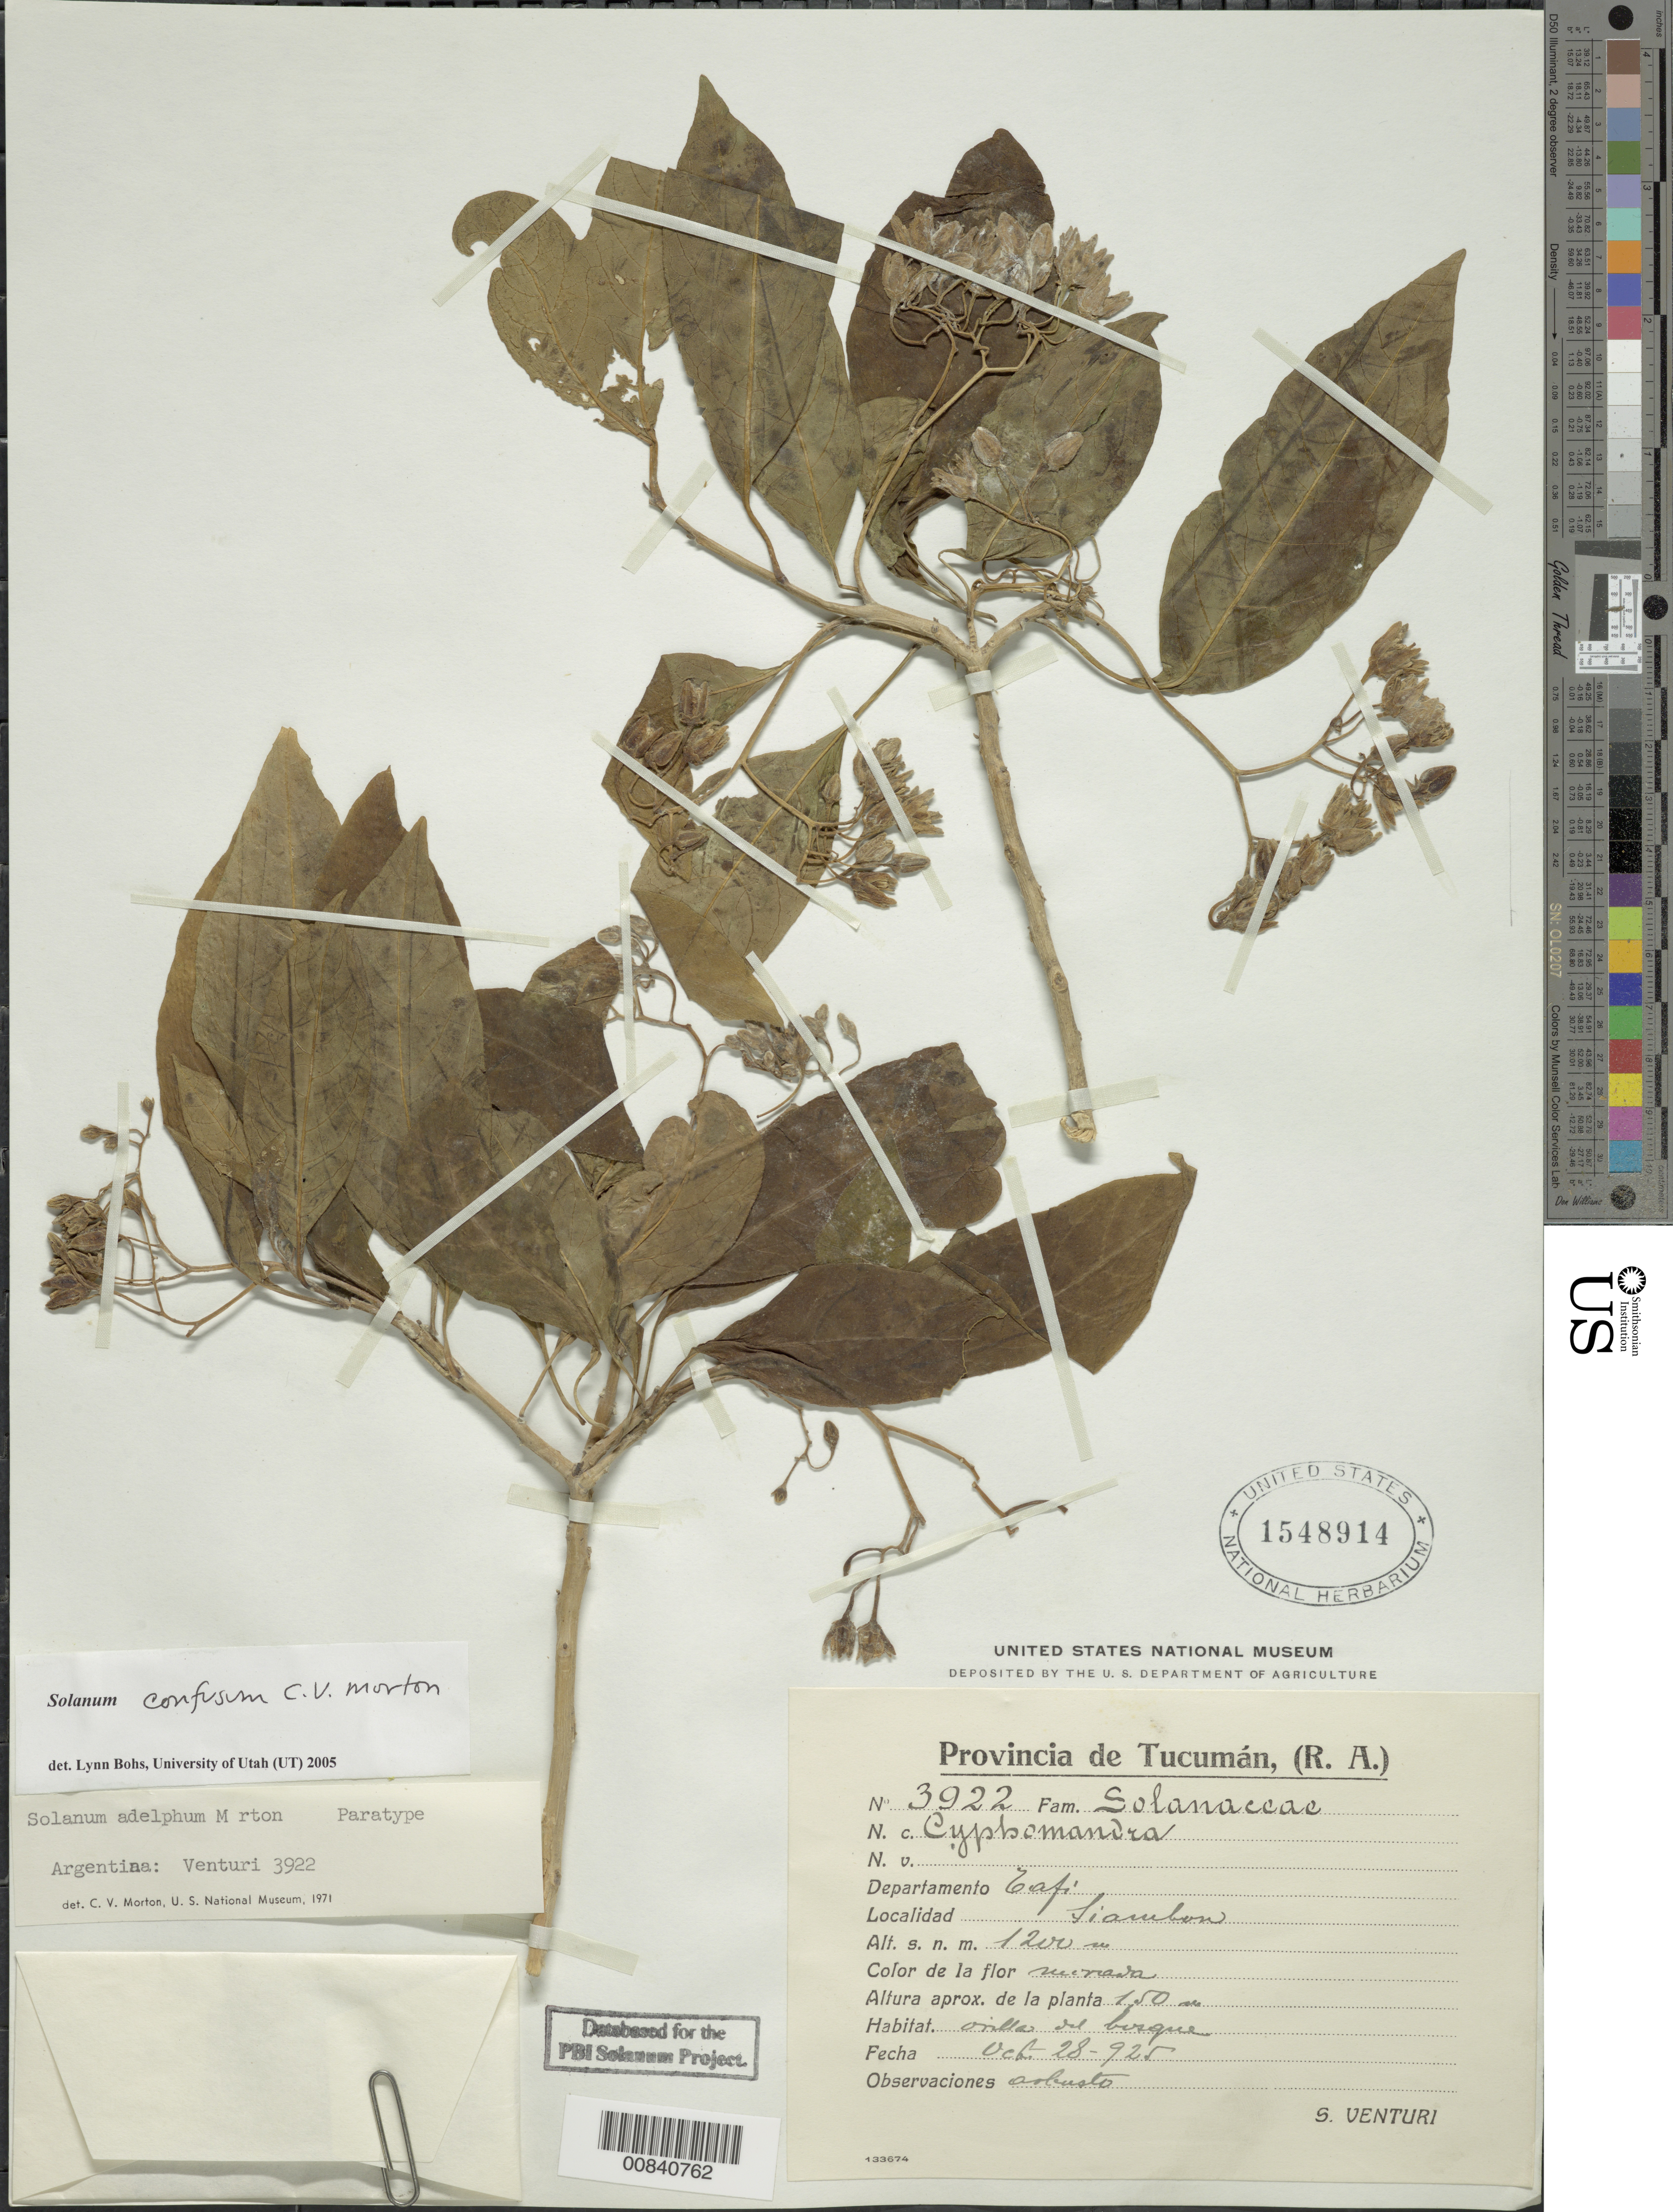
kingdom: Plantae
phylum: Tracheophyta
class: Magnoliopsida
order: Solanales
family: Solanaceae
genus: Solanum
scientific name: Solanum confusum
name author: C.V. Morton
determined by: Bohs, L. A.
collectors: S. Venturi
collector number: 3922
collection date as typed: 28 Oct 1925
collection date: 1925-10-28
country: Argentina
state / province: Tucumán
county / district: Tafí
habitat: Orilla del bosque.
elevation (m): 1200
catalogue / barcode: US 1548914